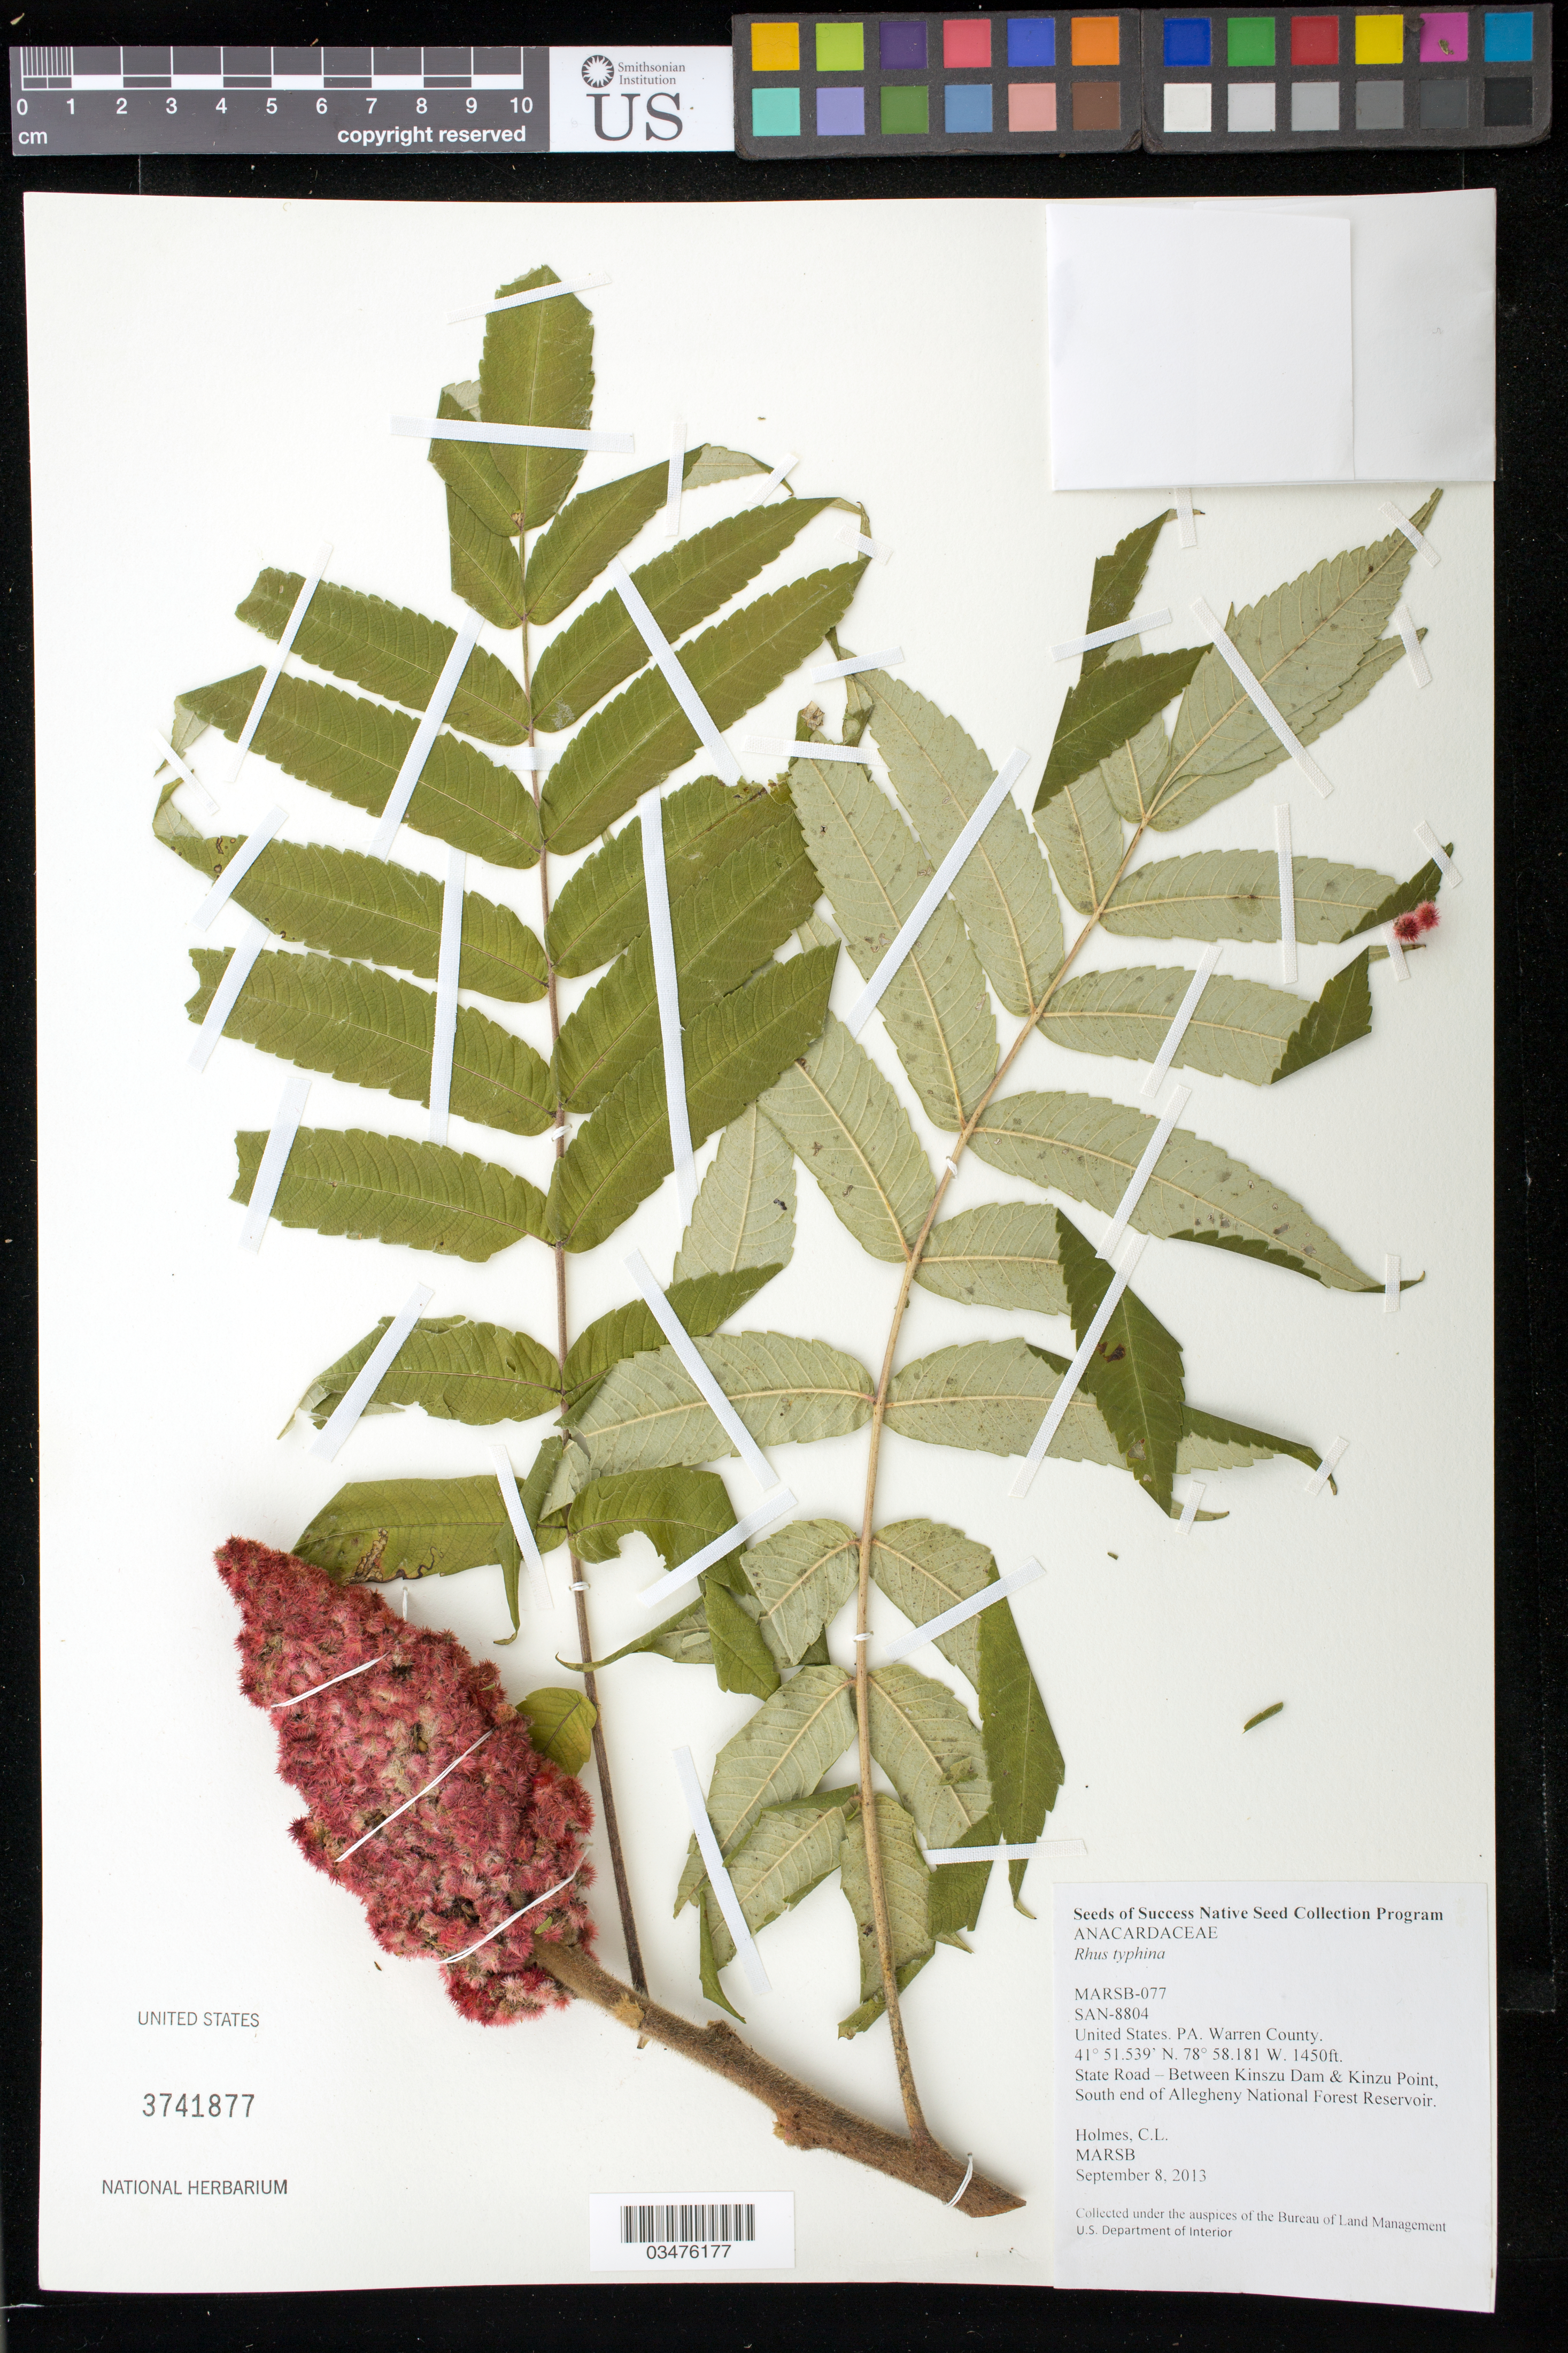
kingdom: Plantae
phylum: Tracheophyta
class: Magnoliopsida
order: Sapindales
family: Anacardiaceae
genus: Rhus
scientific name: Rhus typhina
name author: L.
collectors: C. Holmes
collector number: MARSB-077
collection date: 2013-09-08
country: United States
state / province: Pennsylvania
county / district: Warren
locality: State Road- Between Kinszu Dam and Kinzu Point. South end of Allegheny National Forest Reservoir.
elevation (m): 442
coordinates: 41 51.539 N, 78 58.181 W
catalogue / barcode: US 3741877